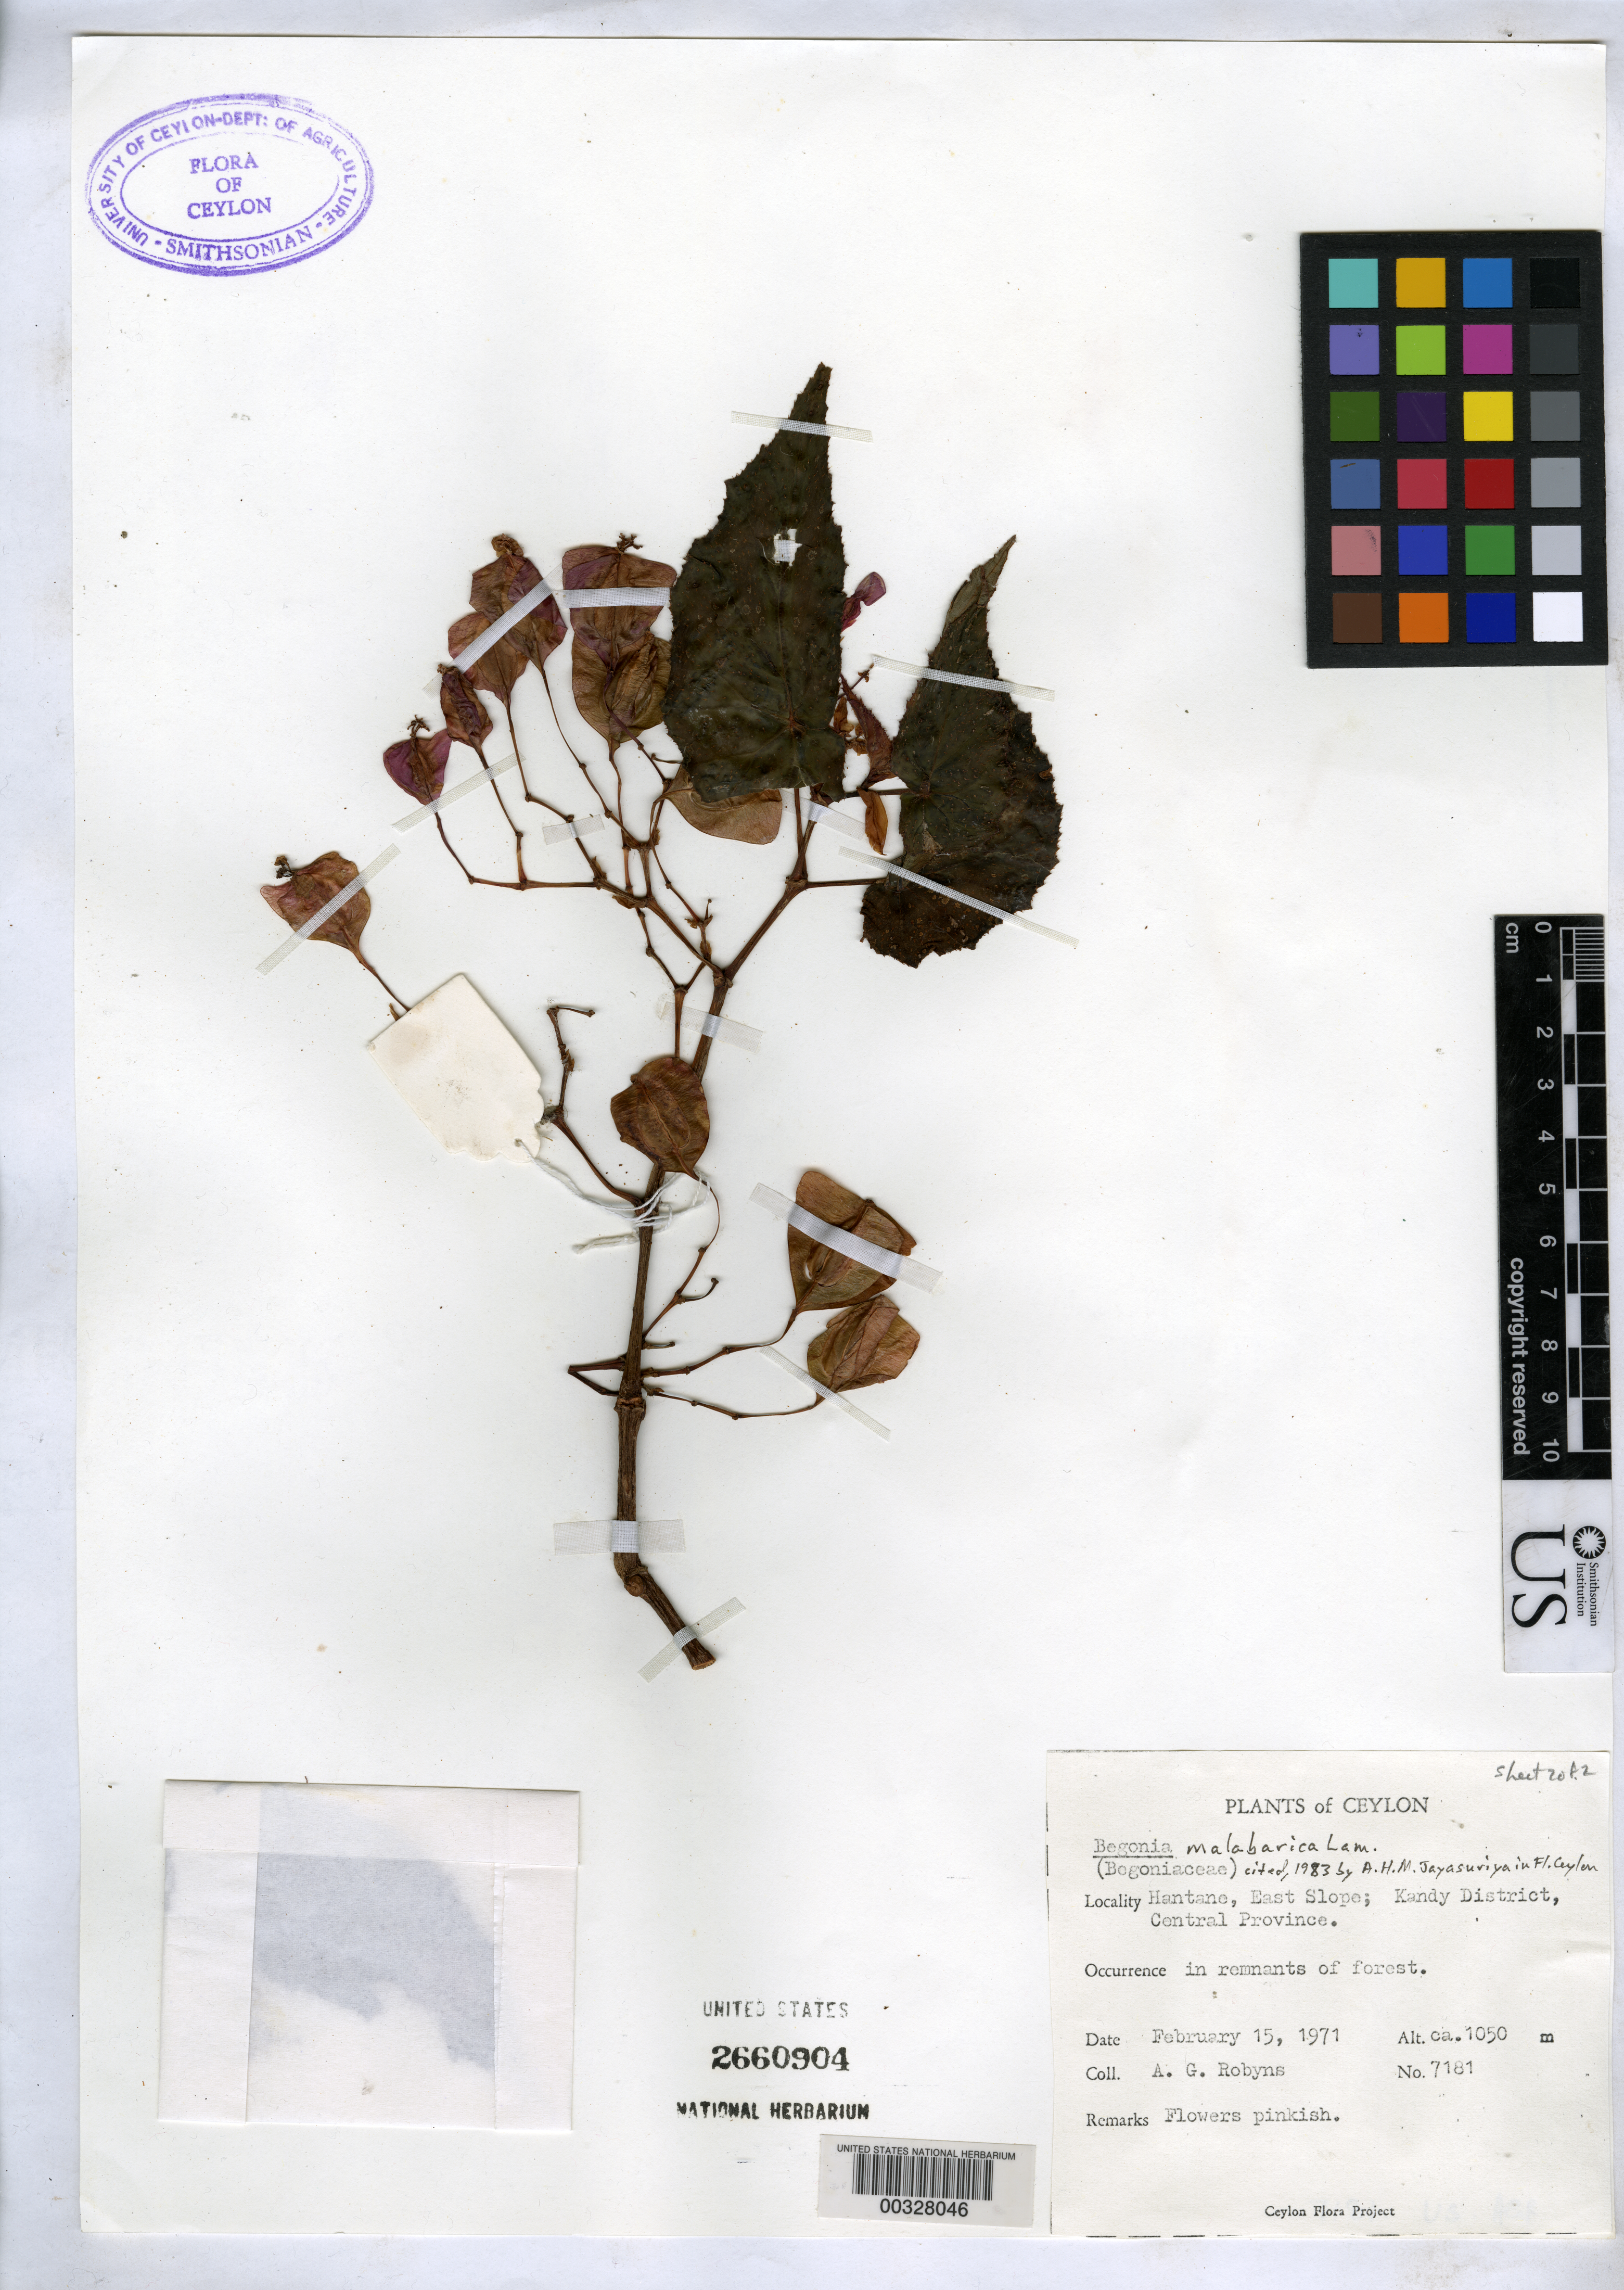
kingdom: Plantae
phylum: Tracheophyta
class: Magnoliopsida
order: Cucurbitales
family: Begoniaceae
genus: Begonia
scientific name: Begonia malabarica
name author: Lam.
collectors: A. G. Robyns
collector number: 7181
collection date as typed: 15 Feb 1971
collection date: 1971-02-15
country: Sri Lanka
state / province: Central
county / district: Kandy Dist.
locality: Hantane, e slope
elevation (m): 1050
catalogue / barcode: US 2660904